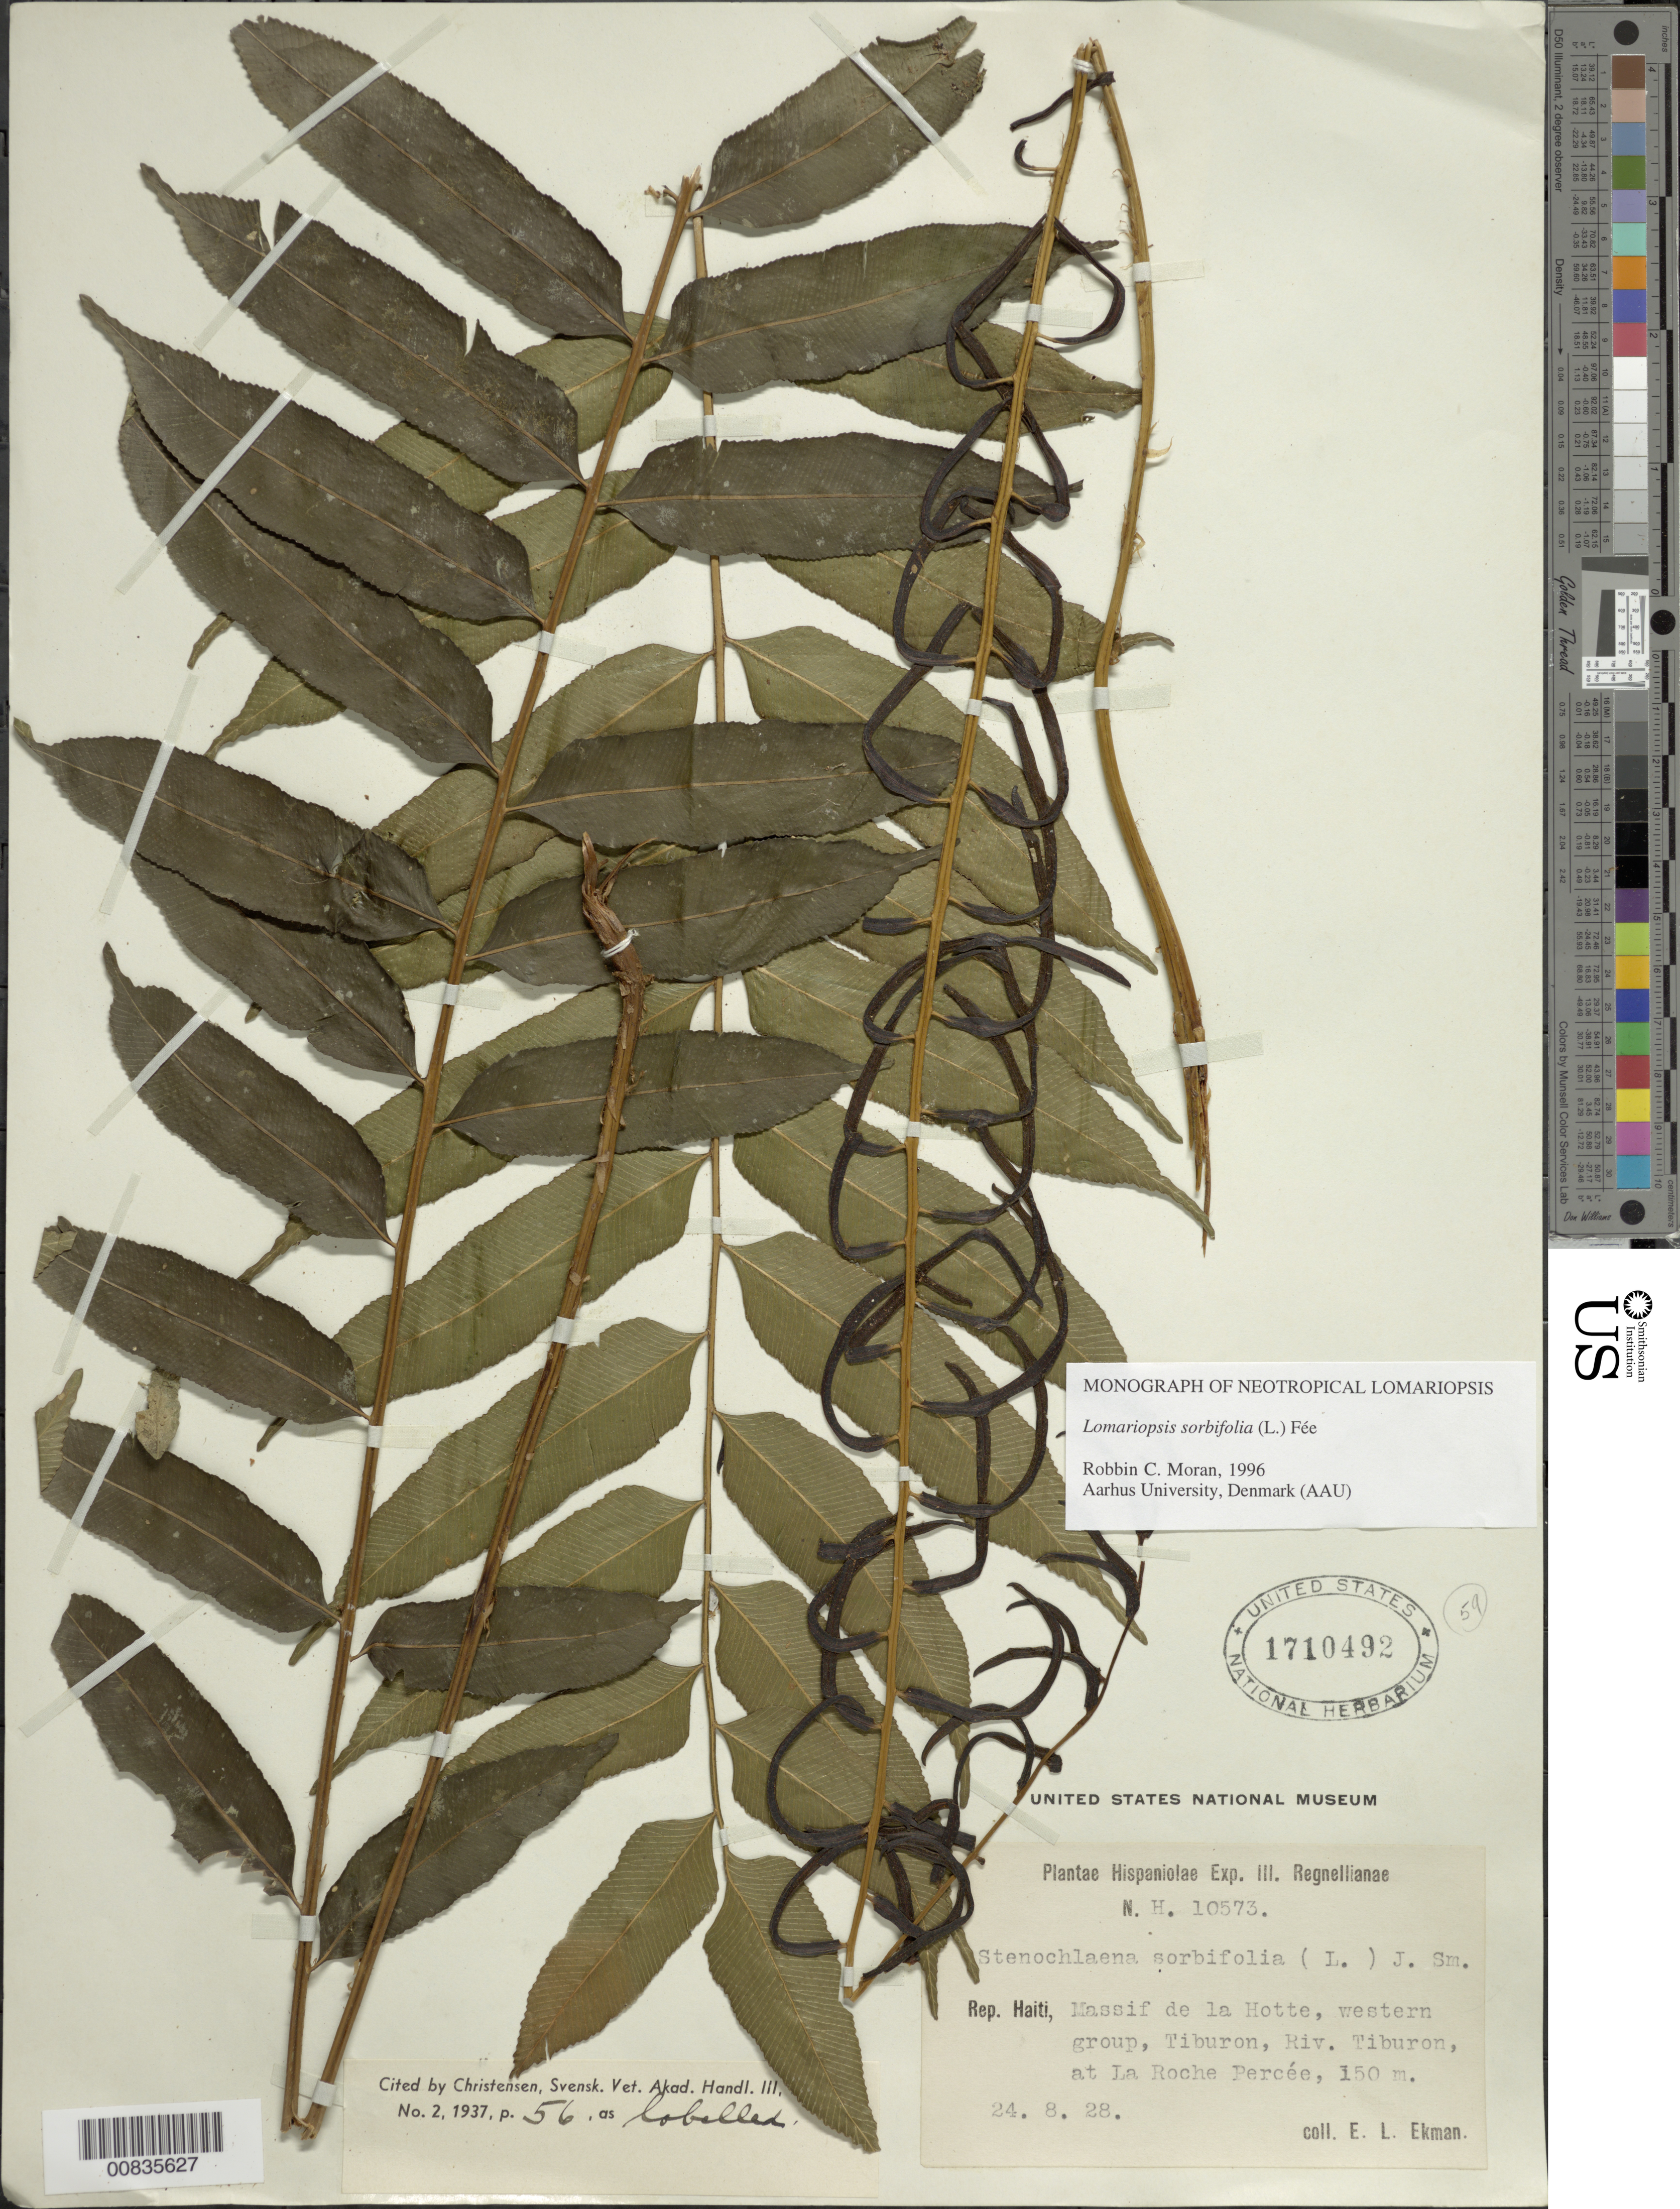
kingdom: Plantae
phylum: Tracheophyta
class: Polypodiopsida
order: Polypodiales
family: Lomariopsidaceae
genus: Lomariopsis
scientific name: Lomariopsis sorbifolia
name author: (L.) Fée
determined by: Moran, R. C.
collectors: E. L. Ekman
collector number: H 10573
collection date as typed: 24 Aug 1928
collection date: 1928-08-24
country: Haiti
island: Hispaniola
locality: Massif de la Hotte, western group, Tiburon, Riv. Tiburon, at La Roche Percée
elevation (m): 150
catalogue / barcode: US 1710492